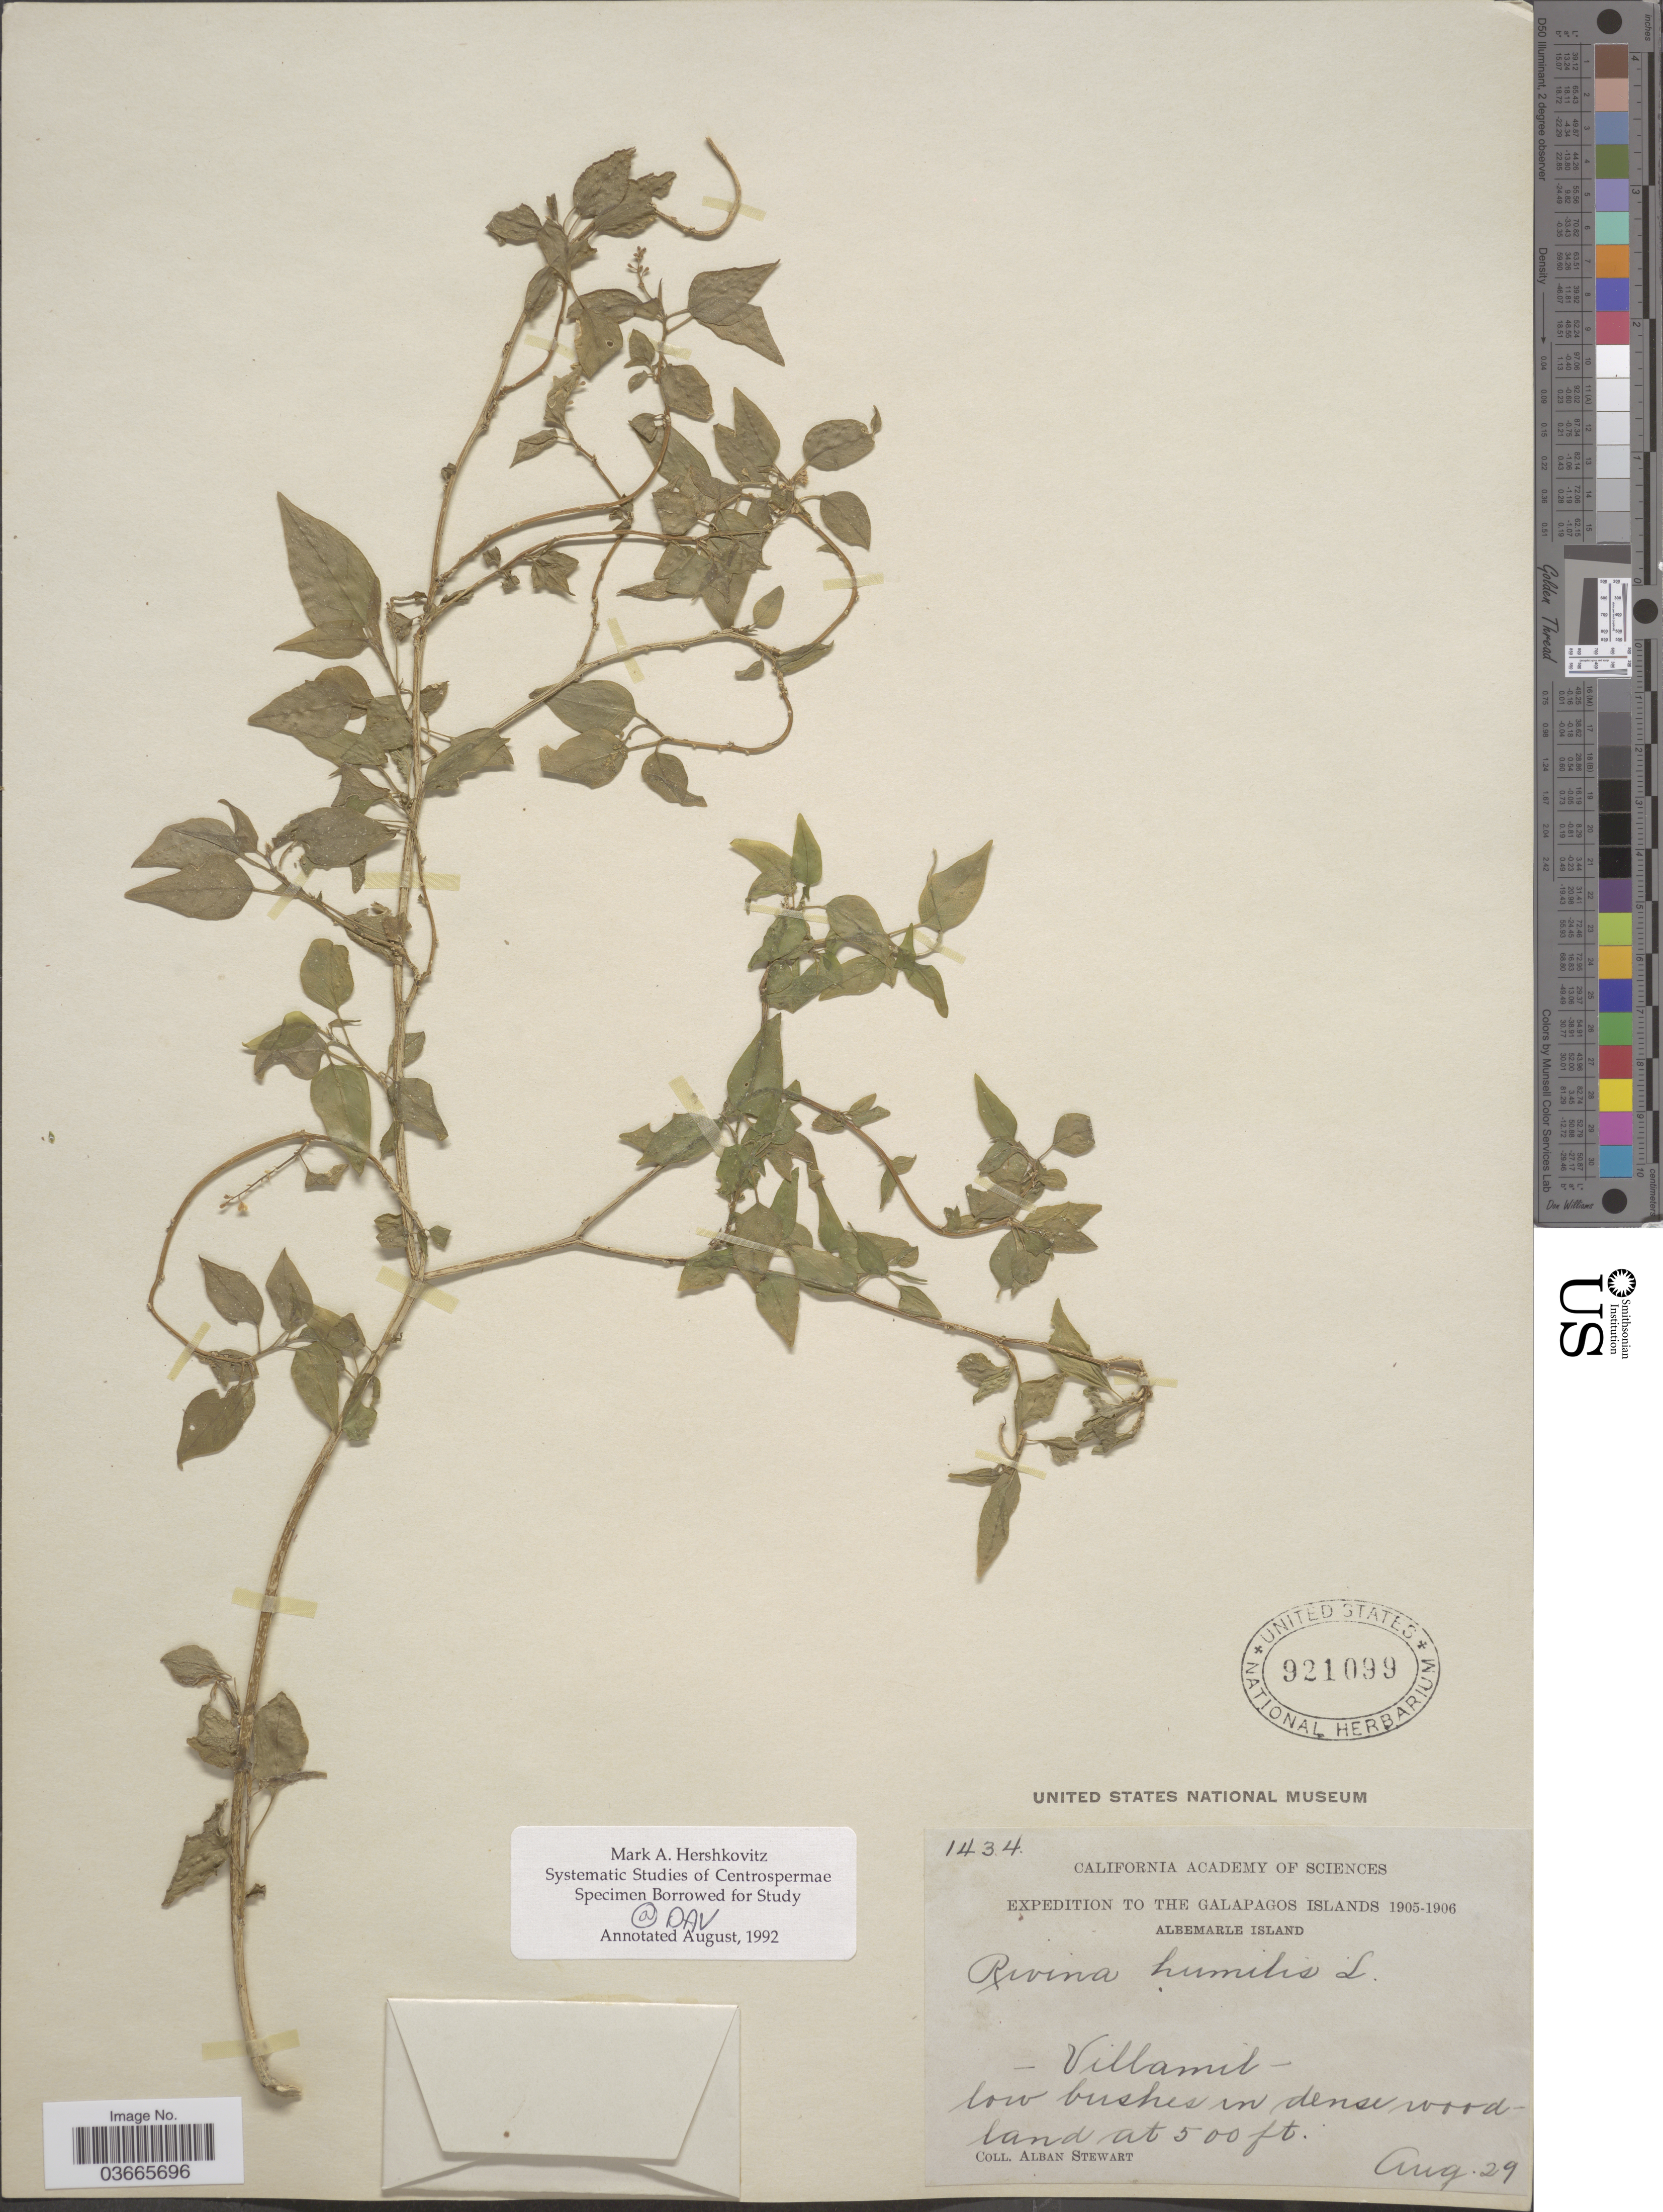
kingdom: Plantae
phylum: Tracheophyta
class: Magnoliopsida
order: Caryophyllales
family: Phytolaccaceae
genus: Rivina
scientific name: Rivina humilis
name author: L.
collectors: A. Stewart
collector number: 1434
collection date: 1905-08-29/1906-08-29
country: Ecuador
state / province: Colón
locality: The Galapagos Islands. Albemarle Island. Villamil.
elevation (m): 152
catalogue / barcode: US 921099